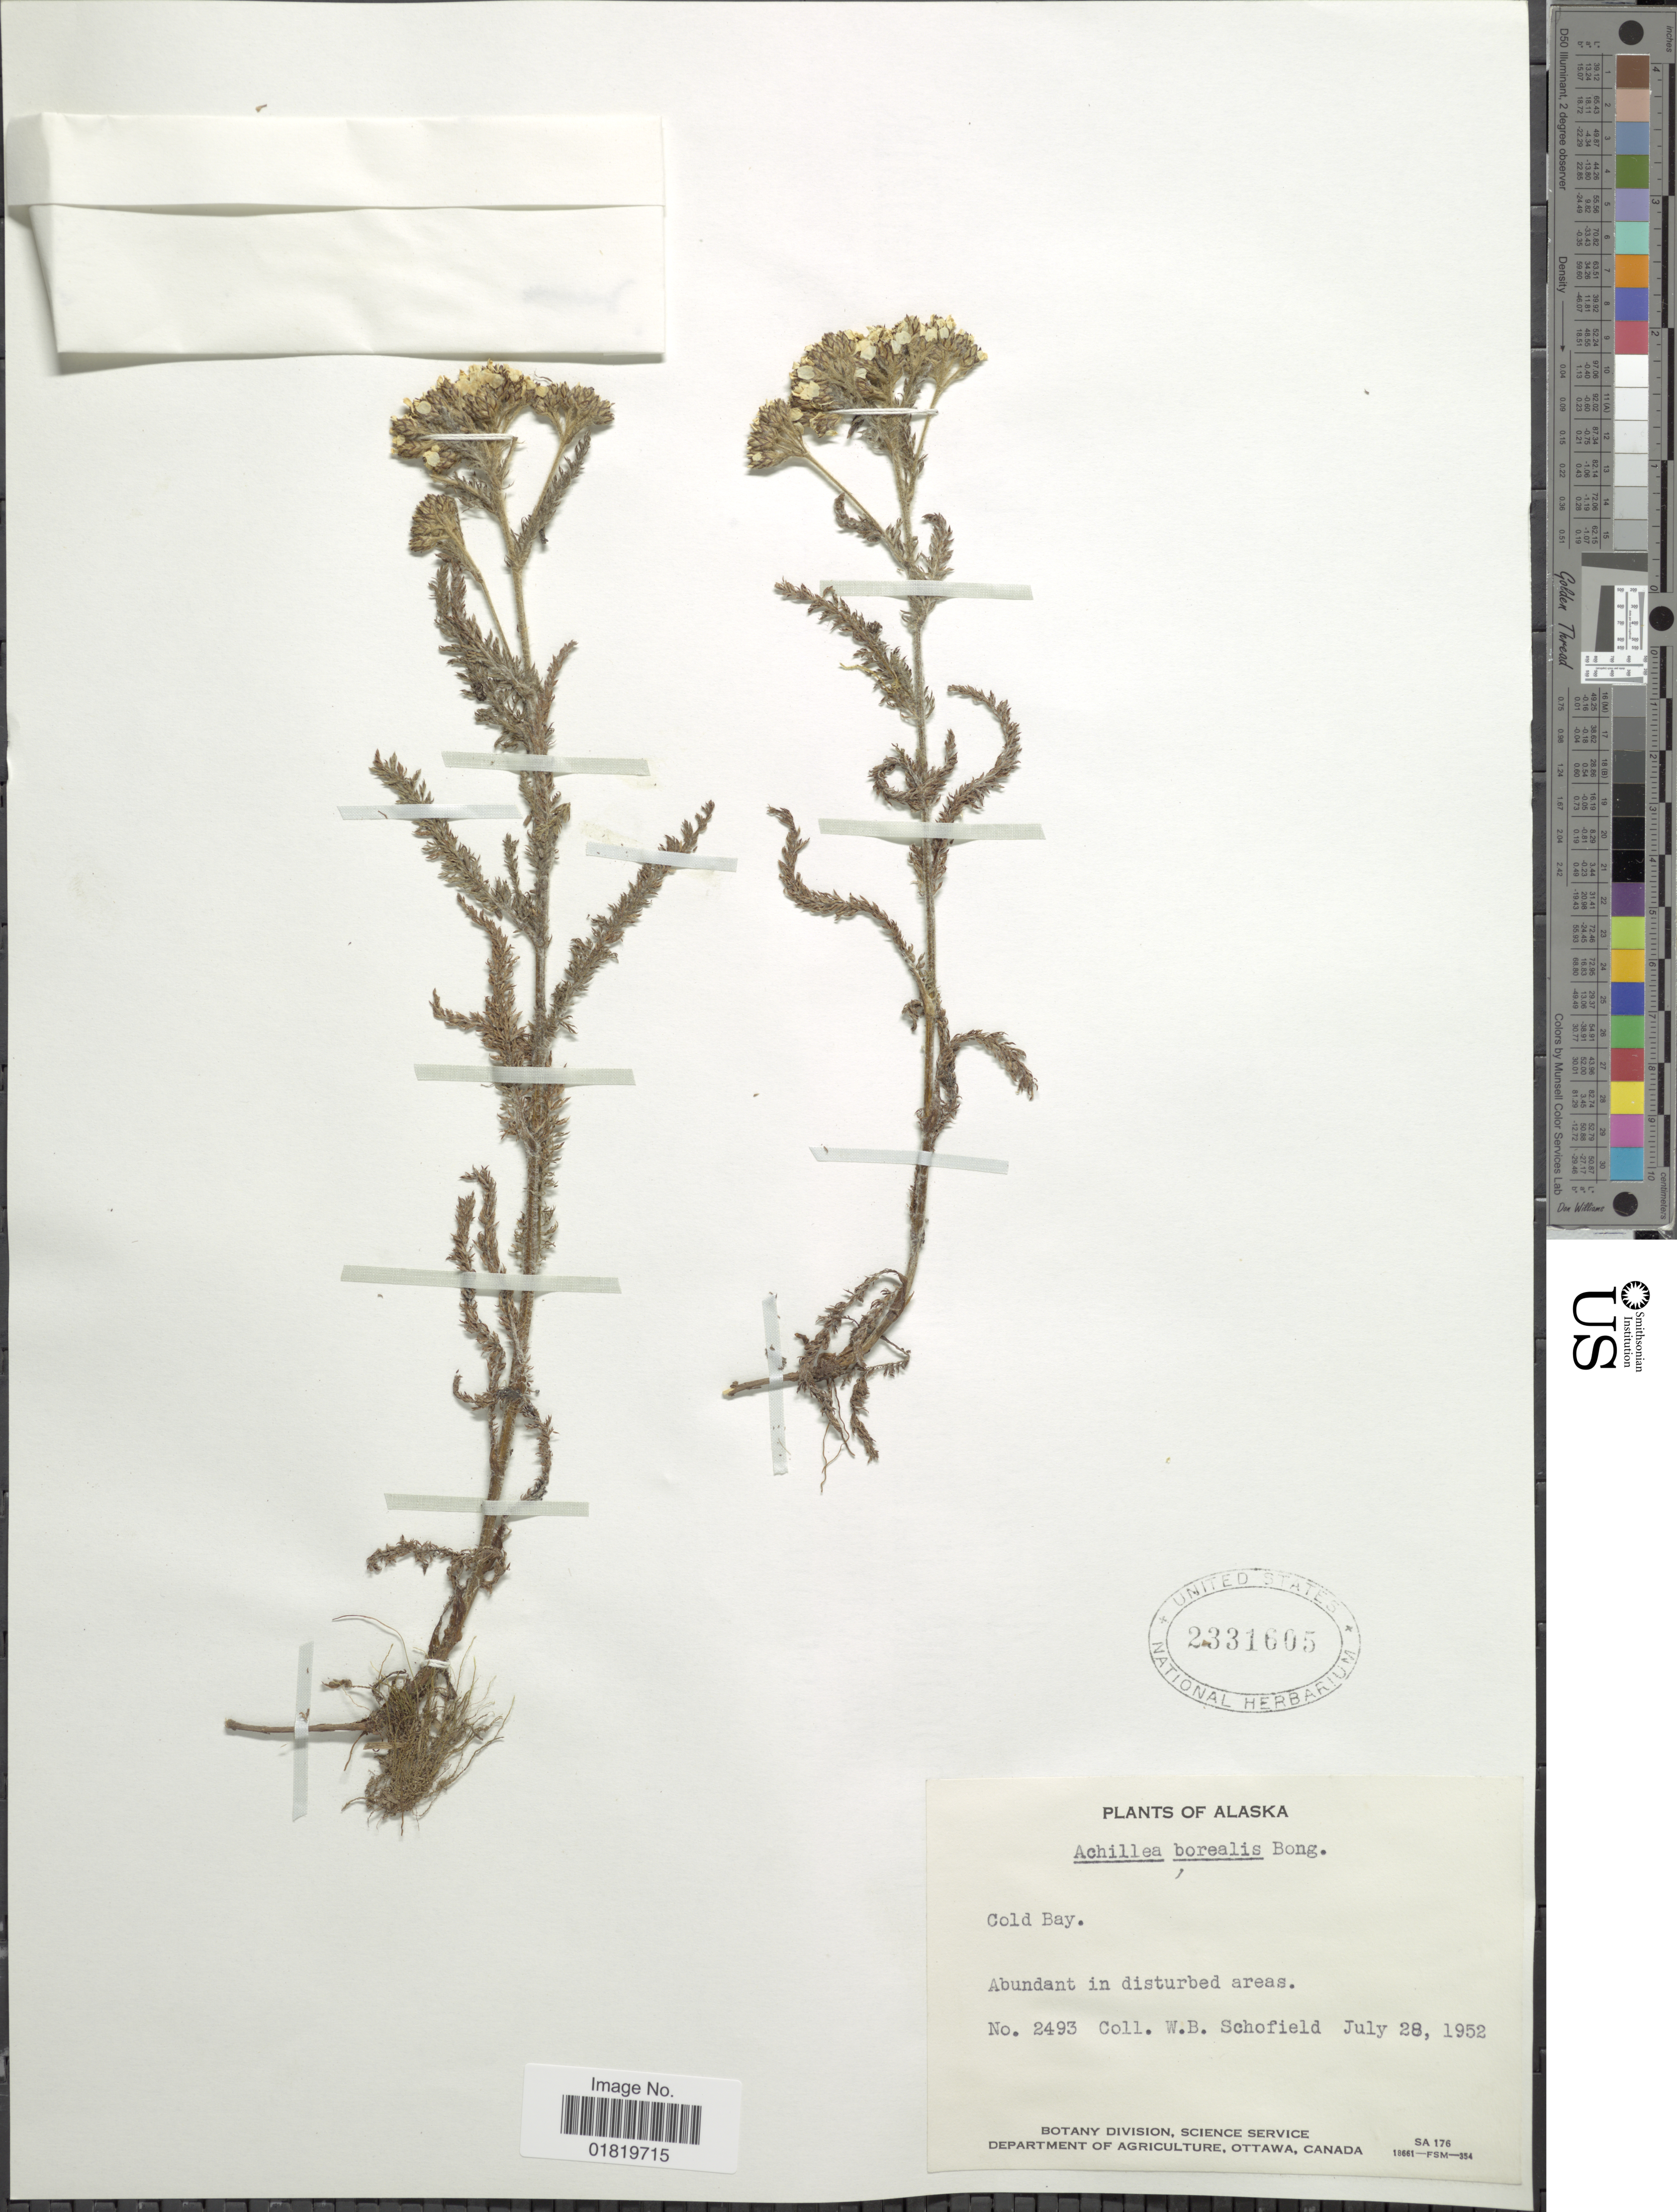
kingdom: Plantae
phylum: Tracheophyta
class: Magnoliopsida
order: Asterales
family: Asteraceae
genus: Achillea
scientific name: Achillea borealis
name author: Bong.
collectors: W. Schofield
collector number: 2493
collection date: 1952-07-28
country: United States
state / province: Alaska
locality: Cold Bay, Abundant in disturbed areas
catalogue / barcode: US 2331605